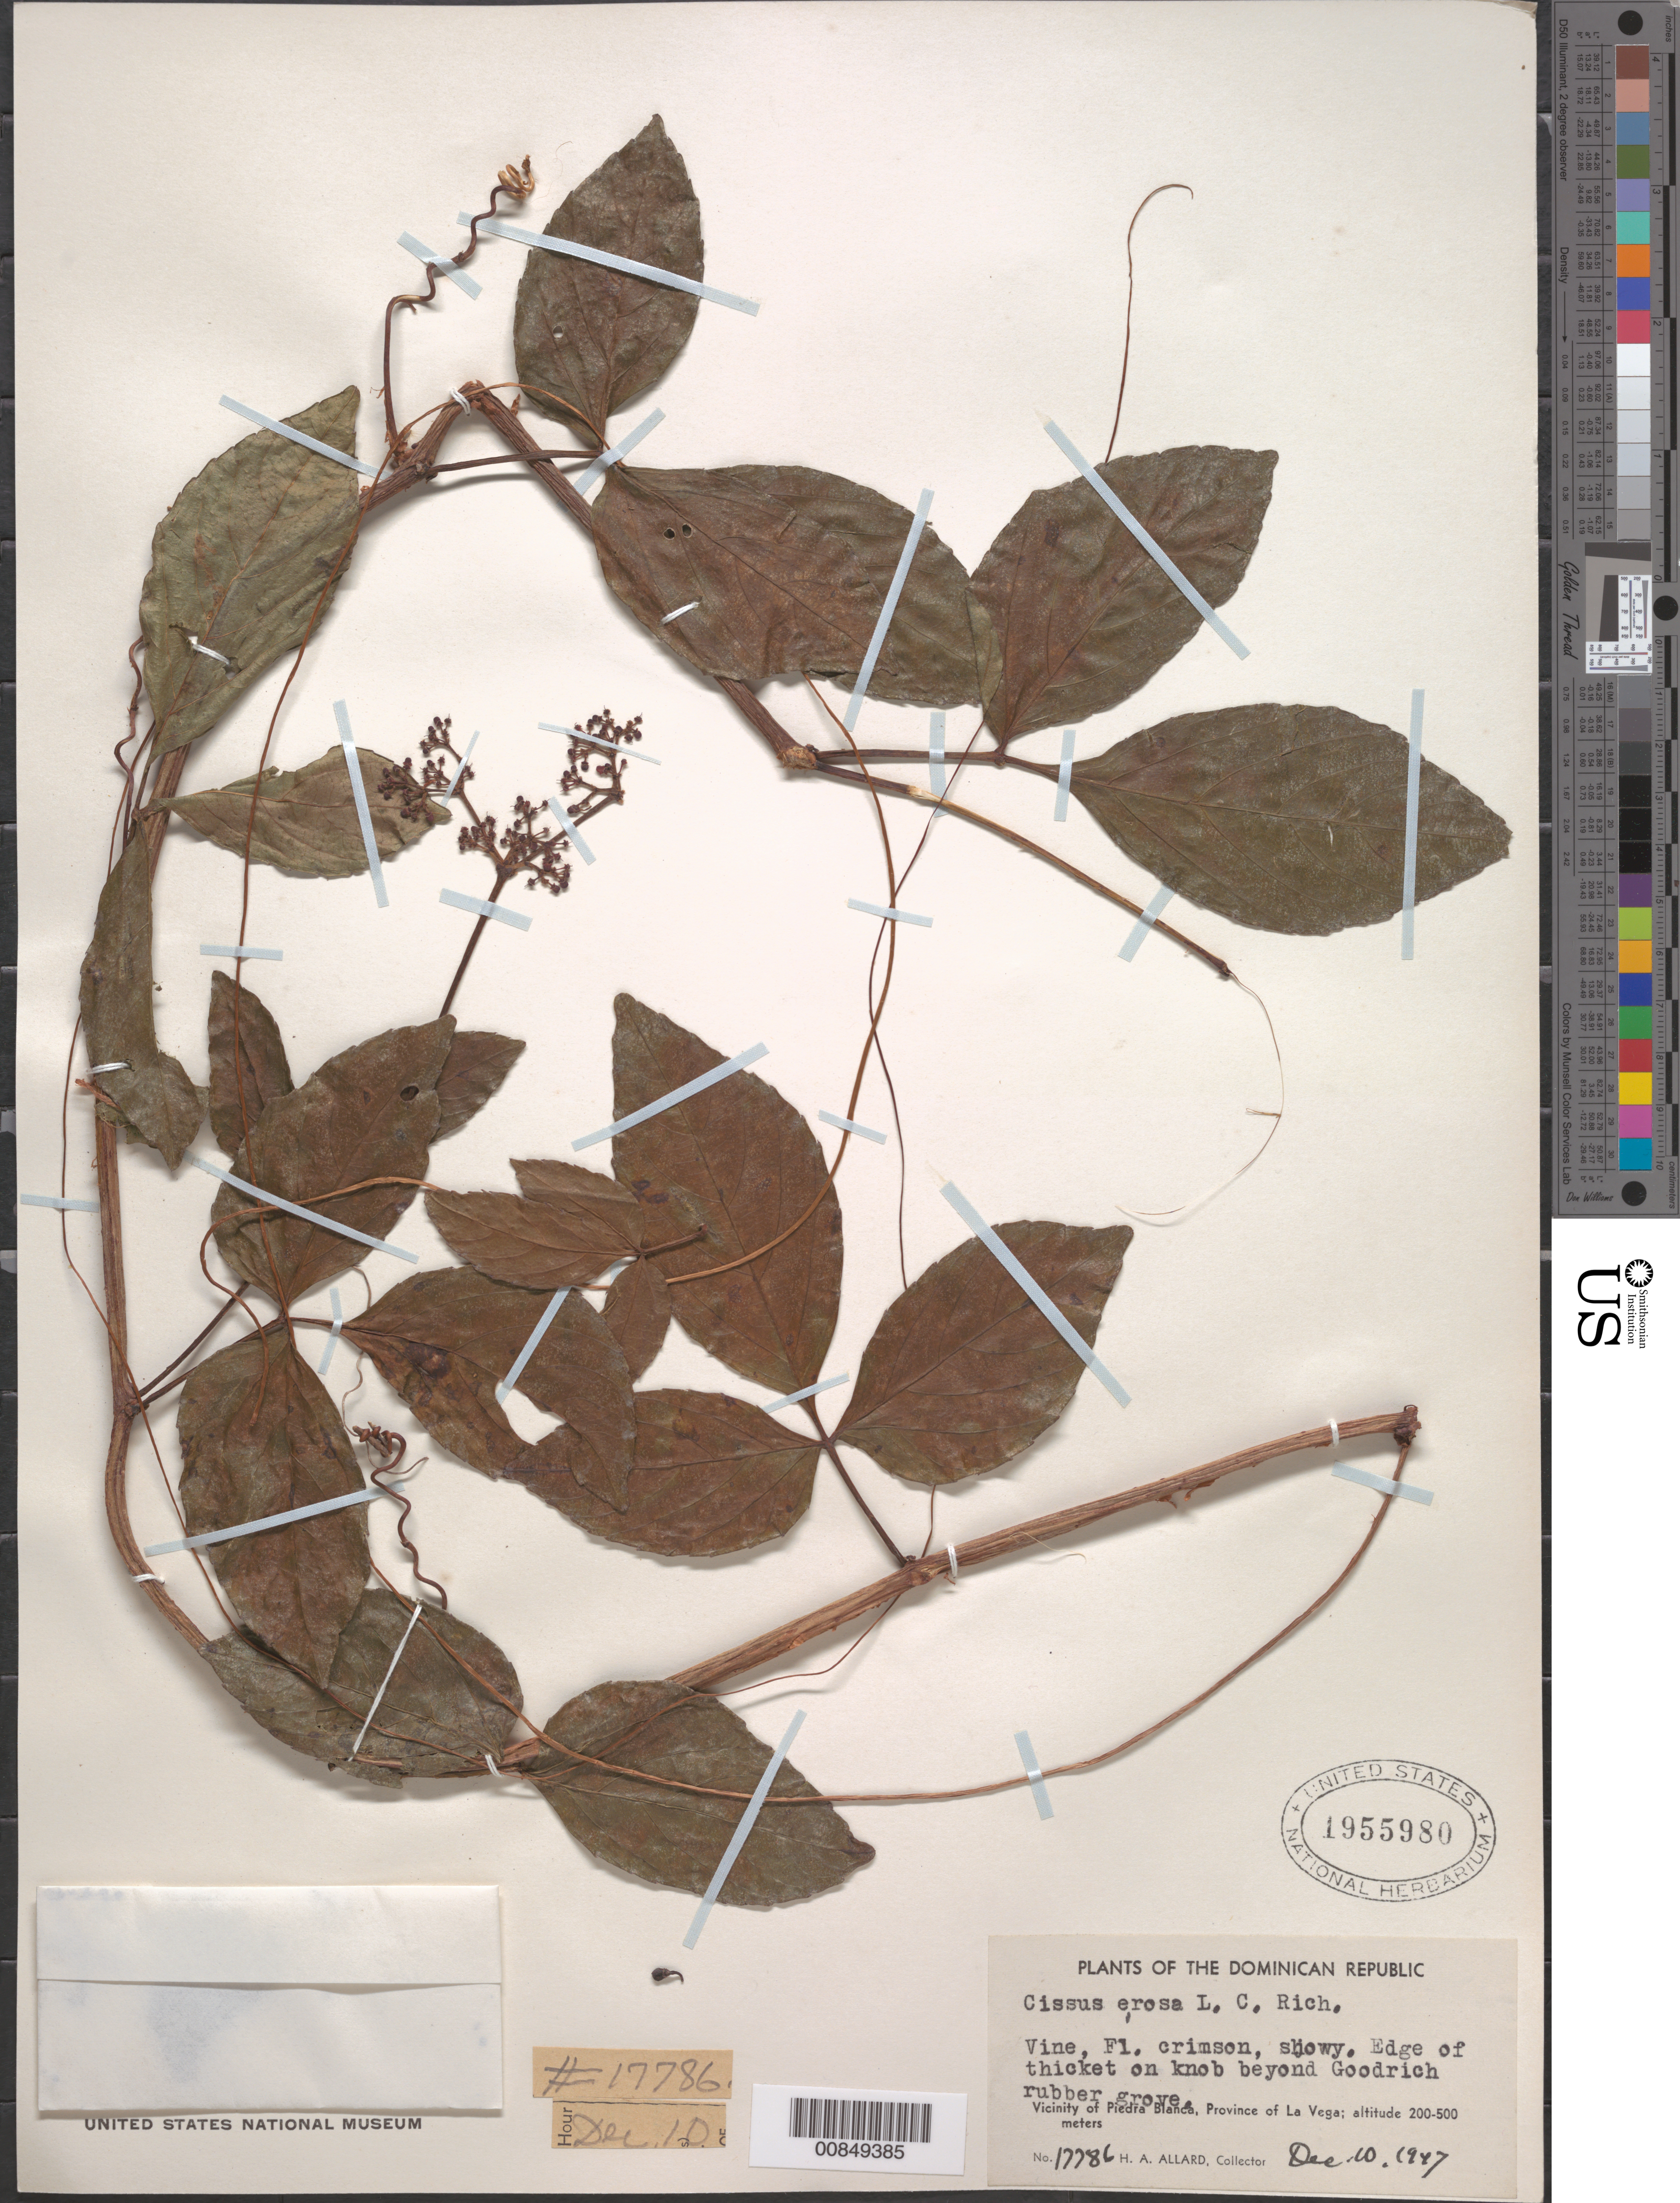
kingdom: Plantae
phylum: Tracheophyta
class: Magnoliopsida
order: Vitales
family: Vitaceae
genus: Cissus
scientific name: Cissus erosa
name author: Rich.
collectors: H. A. Allard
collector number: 17786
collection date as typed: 10 Dec 1947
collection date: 1947-12-10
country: Dominican Republic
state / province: La Vega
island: Hispaniola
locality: Vicinity of Piedra Blanca, knob beyond Goodrich rubber grove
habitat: Edge of thicket on knob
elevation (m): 200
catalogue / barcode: US 1955980